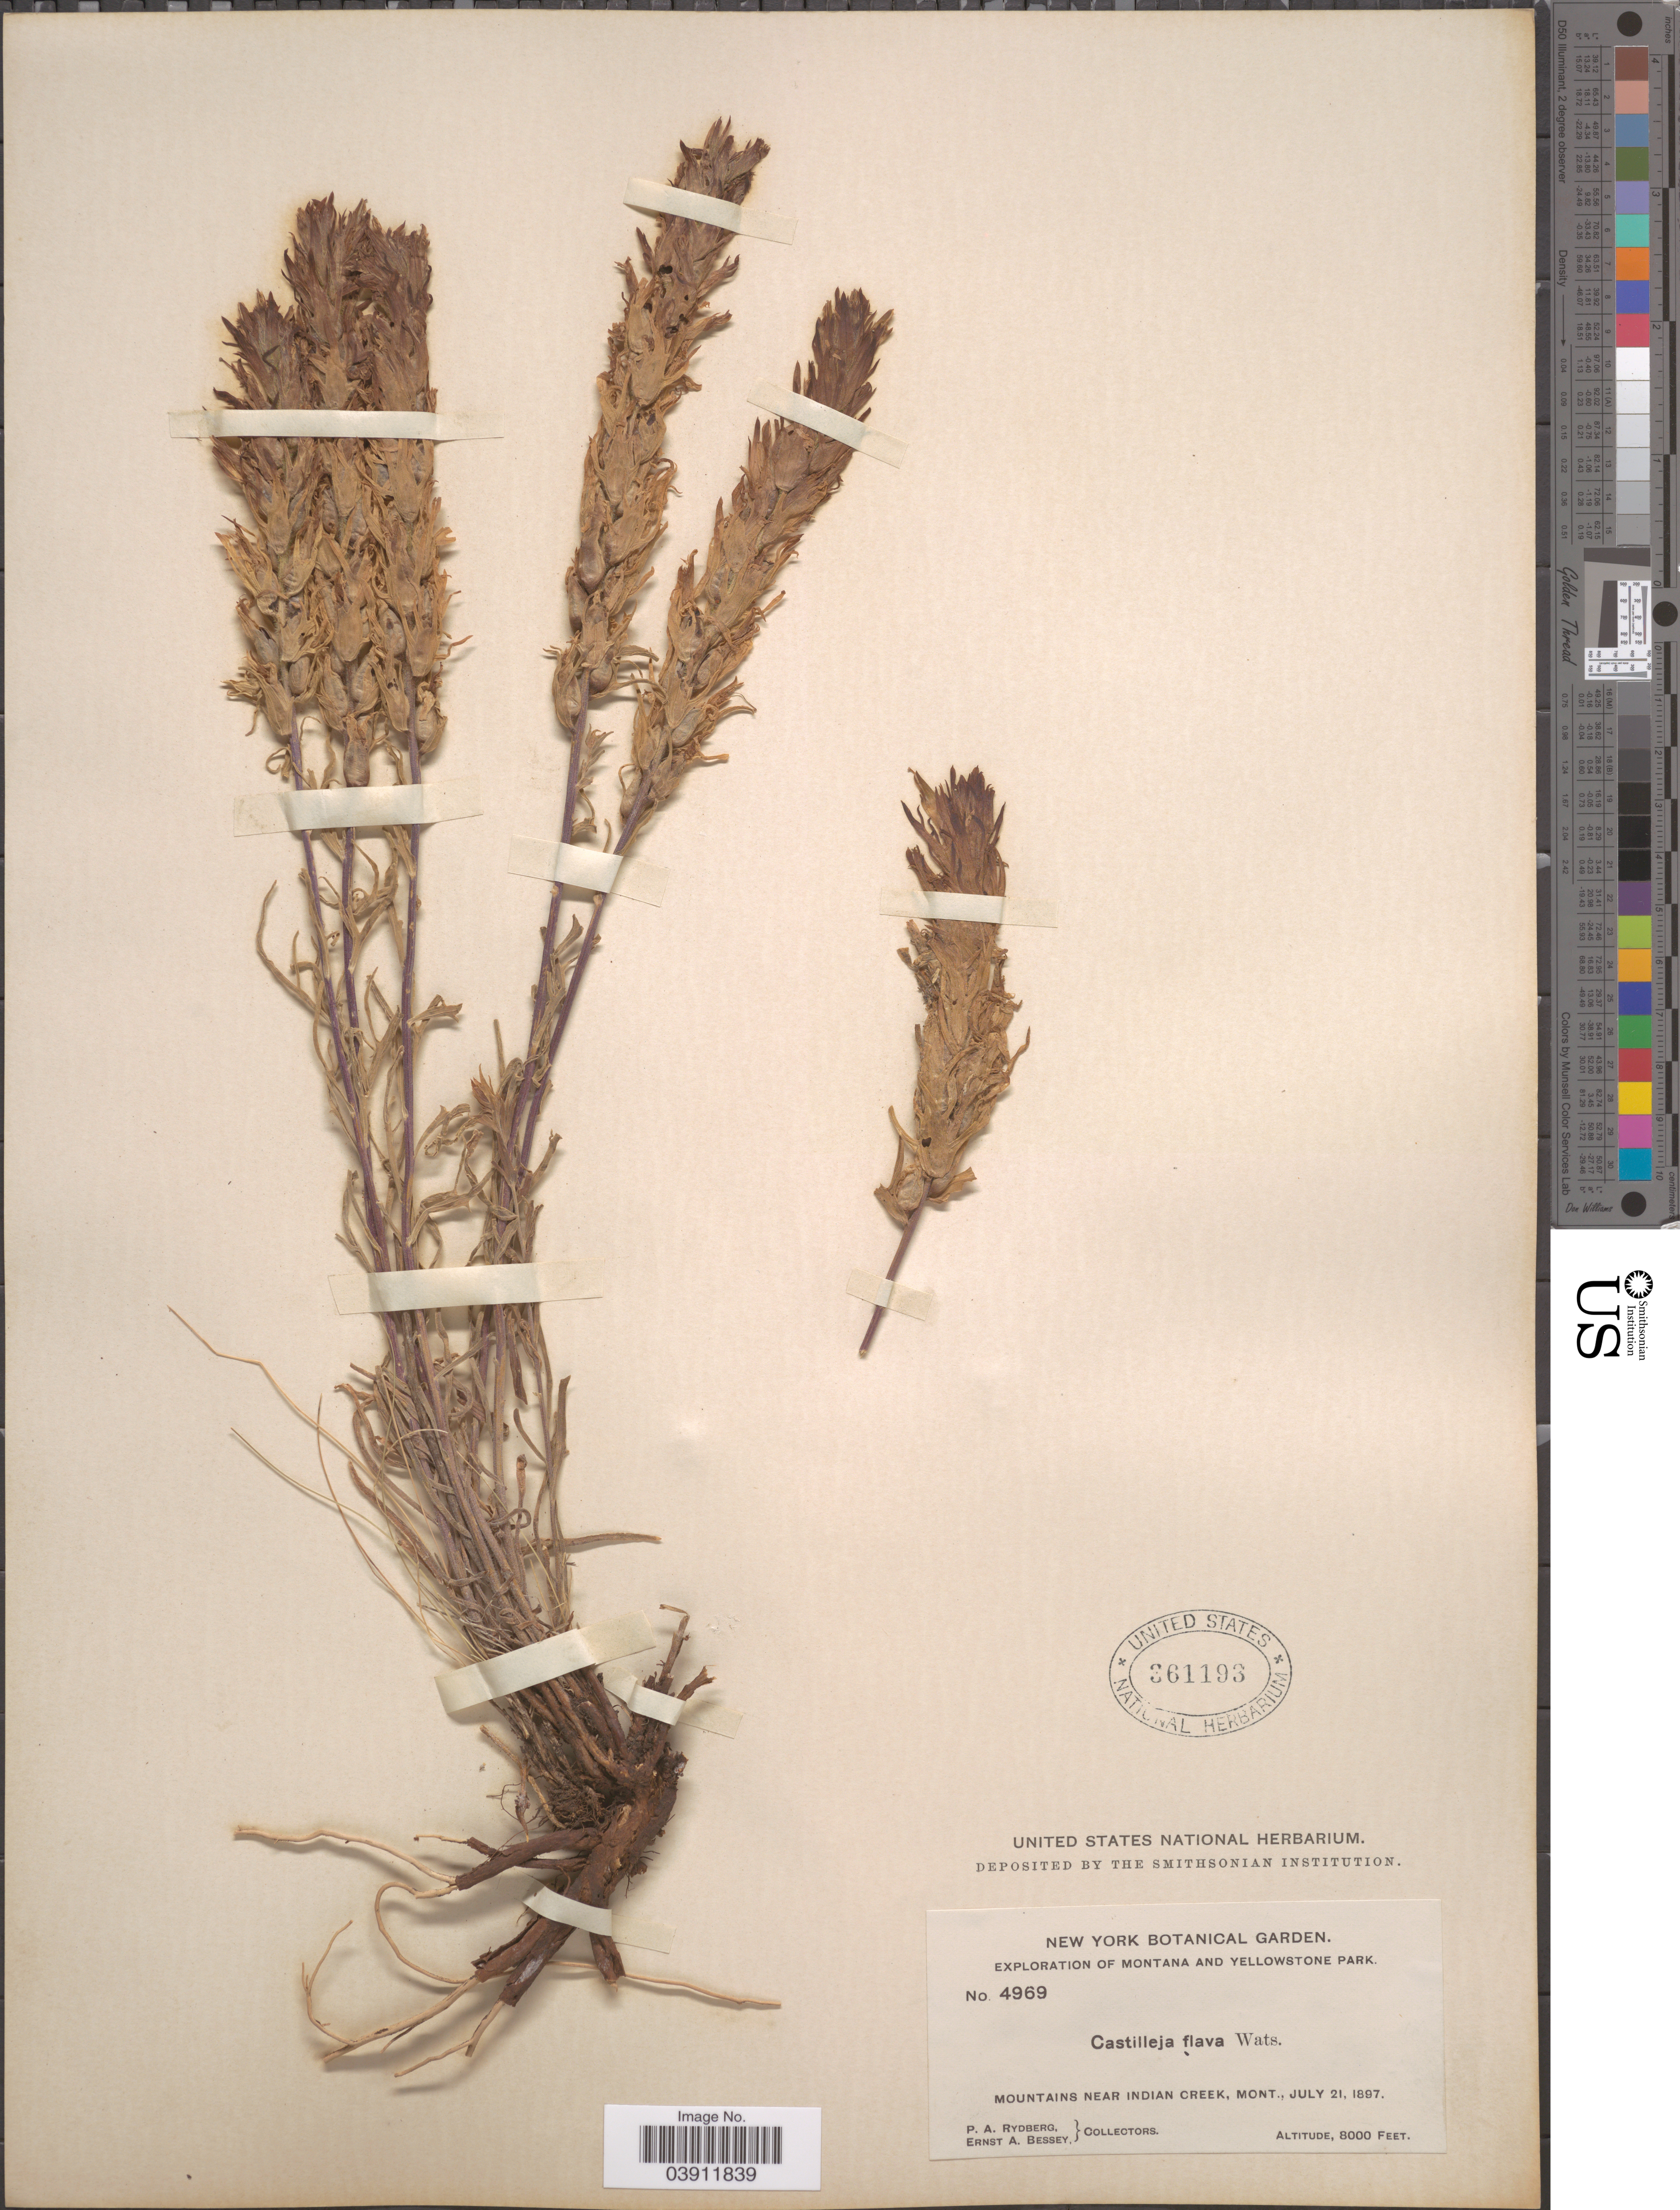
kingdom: Plantae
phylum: Tracheophyta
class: Magnoliopsida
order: Lamiales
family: Orobanchaceae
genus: Castilleja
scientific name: Castilleja flava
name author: S. Watson in C. King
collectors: P. A. Rydberg & E. A. Bessey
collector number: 4969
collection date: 1897-07-21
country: United States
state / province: Montana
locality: Mountains near Indian Creek.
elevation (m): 2438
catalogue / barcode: US 361193